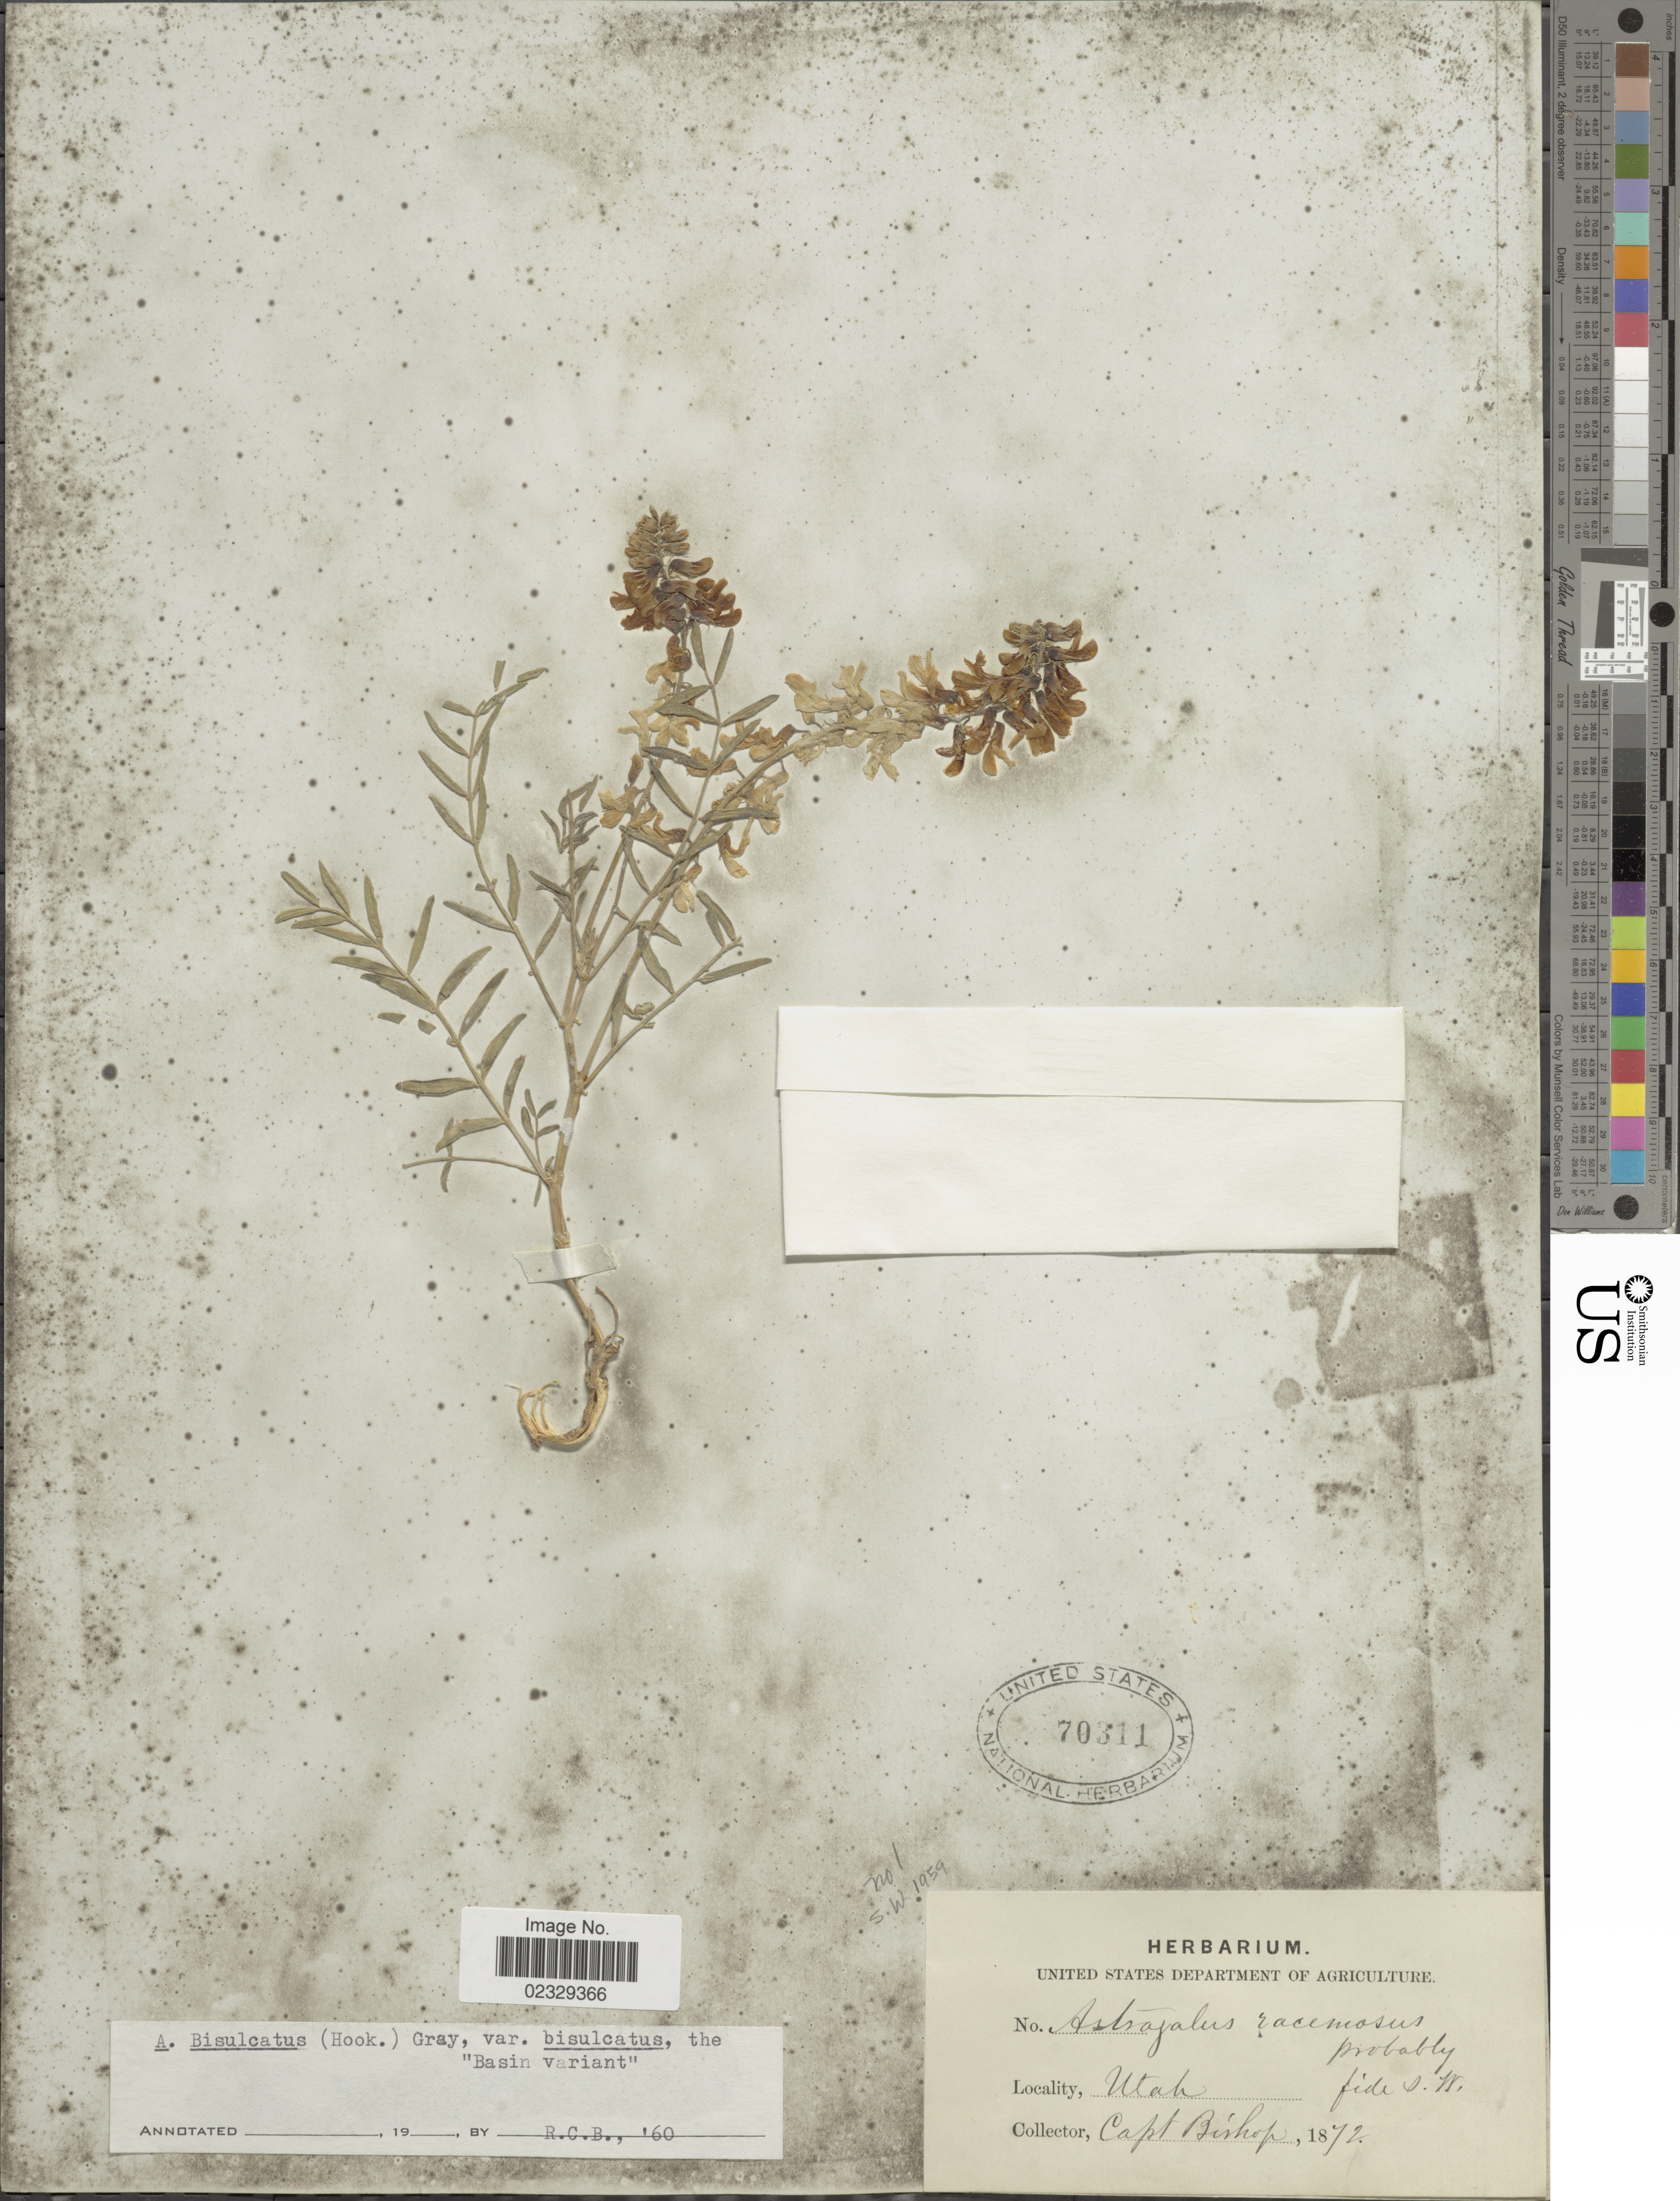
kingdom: Plantae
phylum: Tracheophyta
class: Magnoliopsida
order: Fabales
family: Fabaceae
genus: Astragalus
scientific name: Astragalus bisulcatus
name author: (Hook.) A. Gray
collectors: F. M. Bishop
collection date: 1872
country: United States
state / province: Utah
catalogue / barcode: US 70311